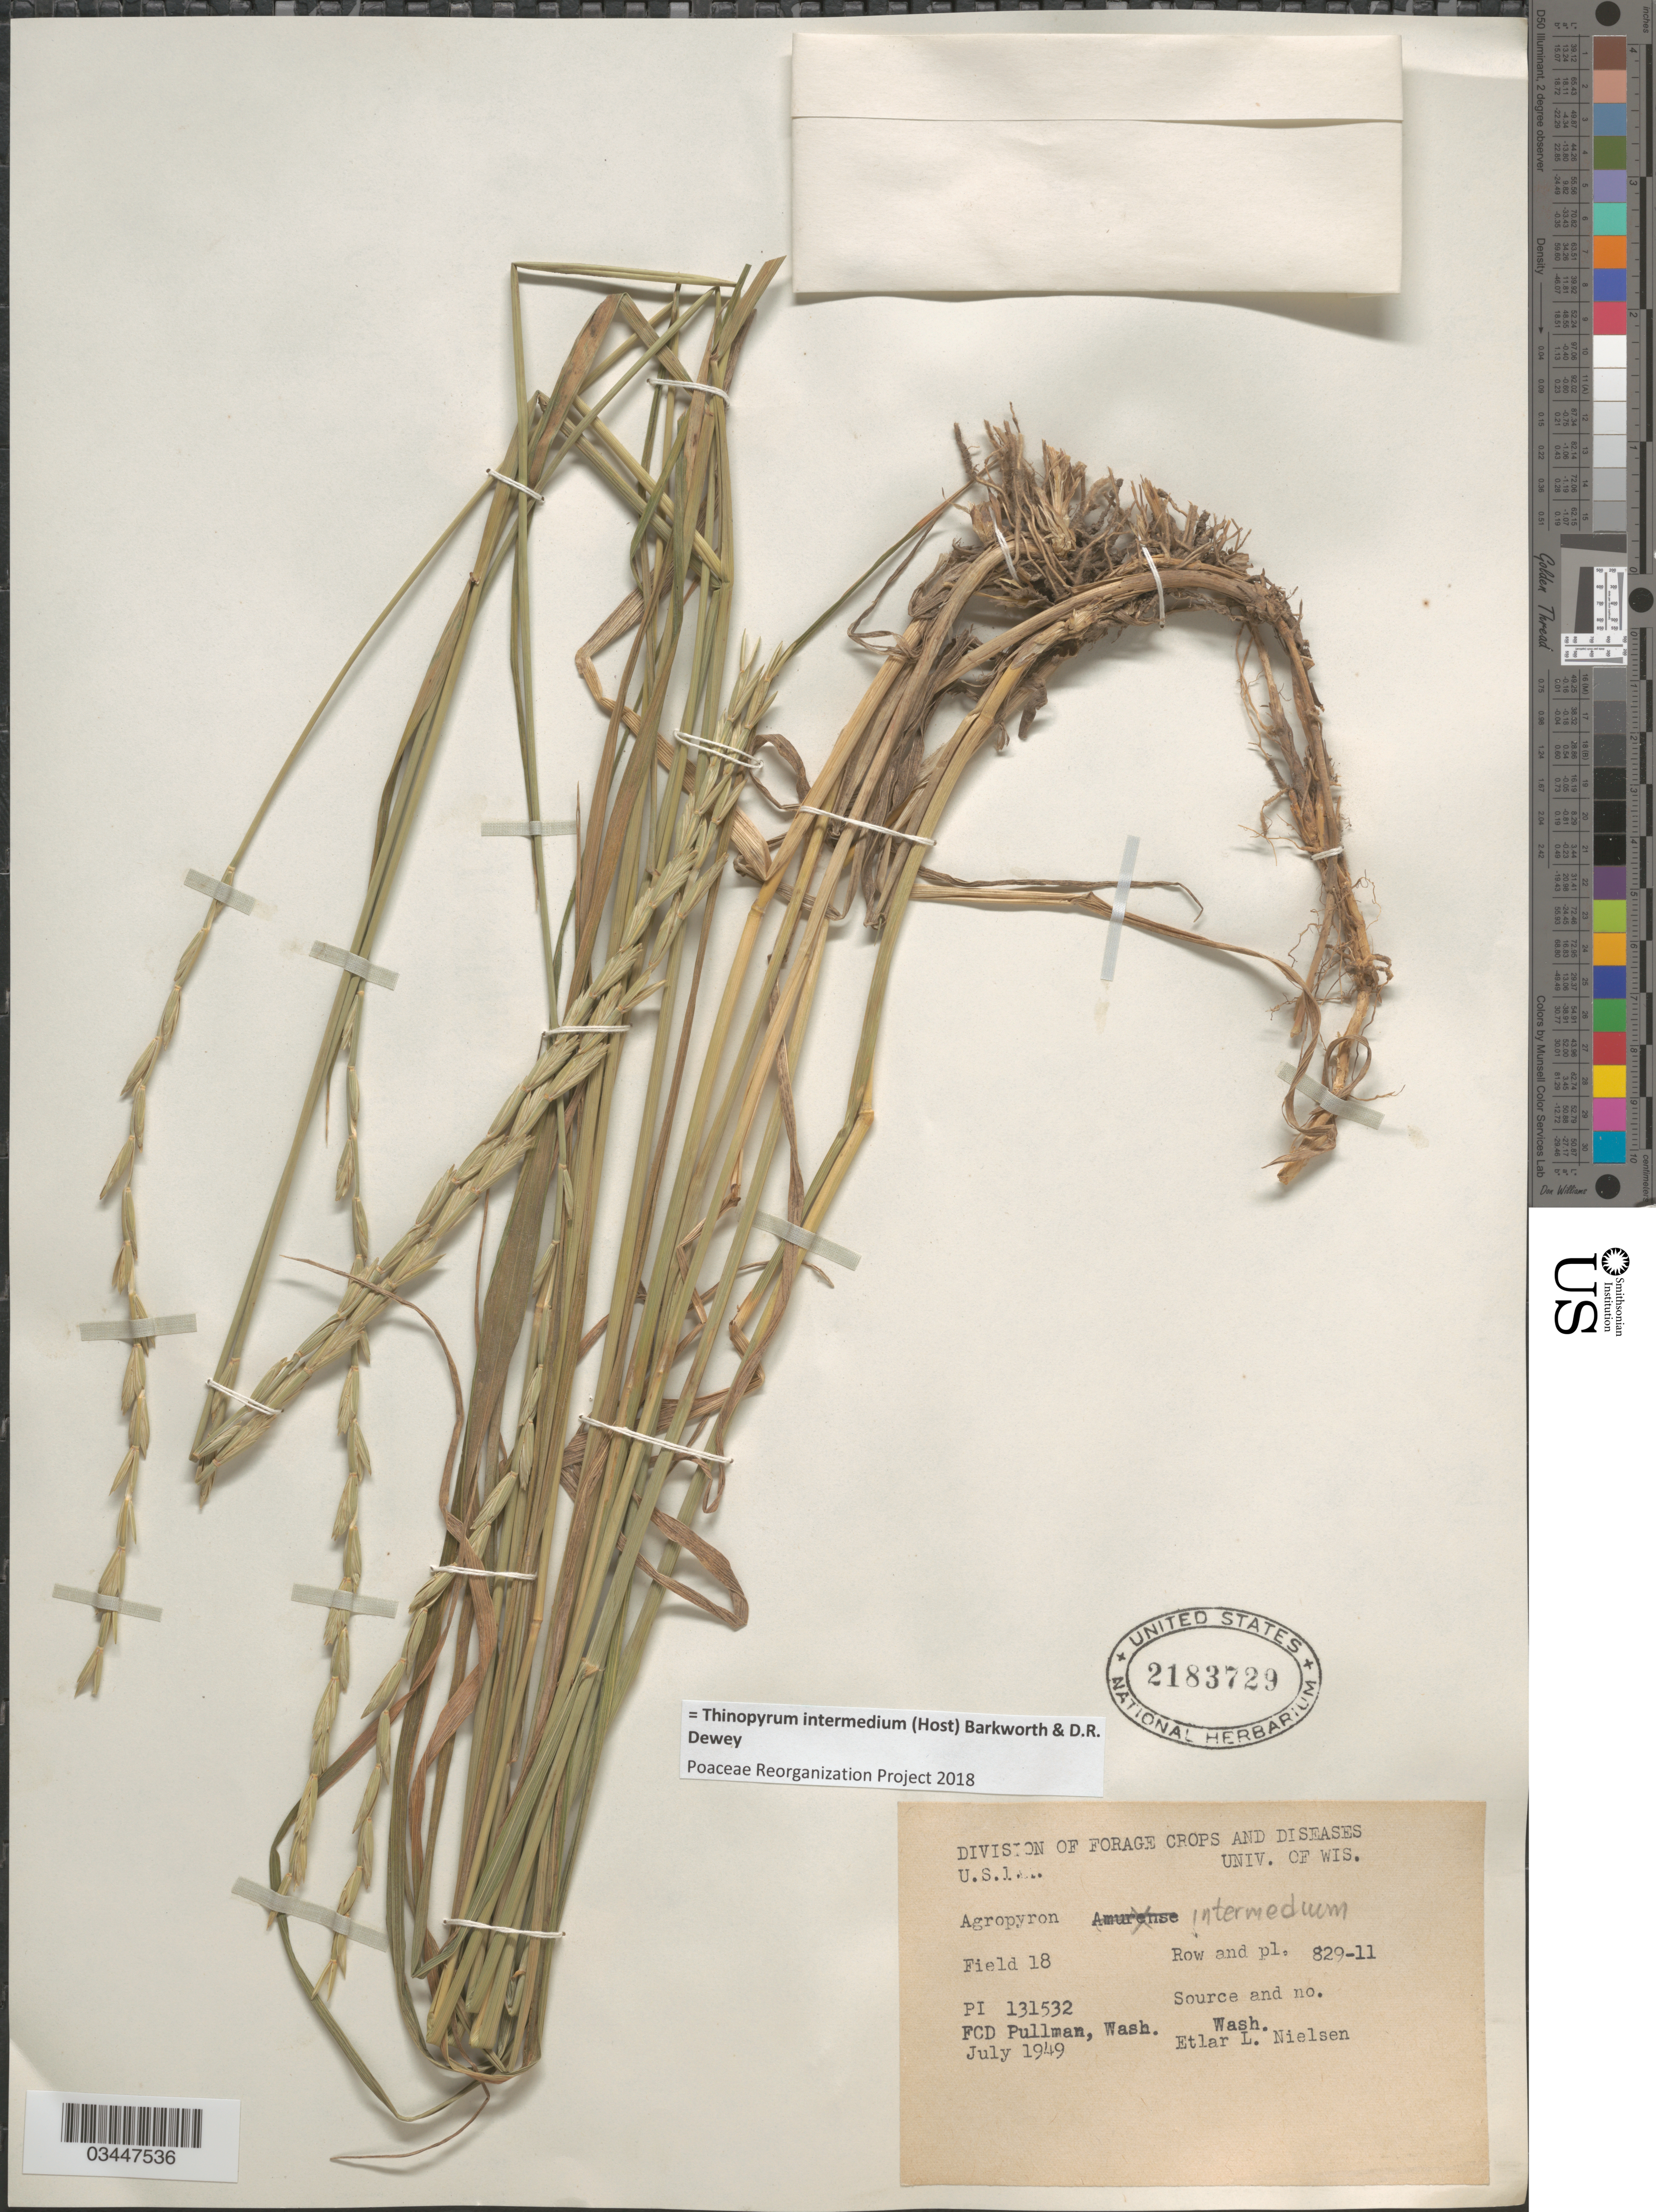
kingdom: Plantae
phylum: Tracheophyta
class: Liliopsida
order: Poales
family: Poaceae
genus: Thinopyrum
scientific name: Thinopyrum intermedium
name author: (Host) Barkworth & Dewey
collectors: E. L. Nielsen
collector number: PI131532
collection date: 1949-07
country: United States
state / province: Washington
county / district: Whitman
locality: Field 18. Row and pl. 829-11. FCD Pullman.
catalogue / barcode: US 2183729